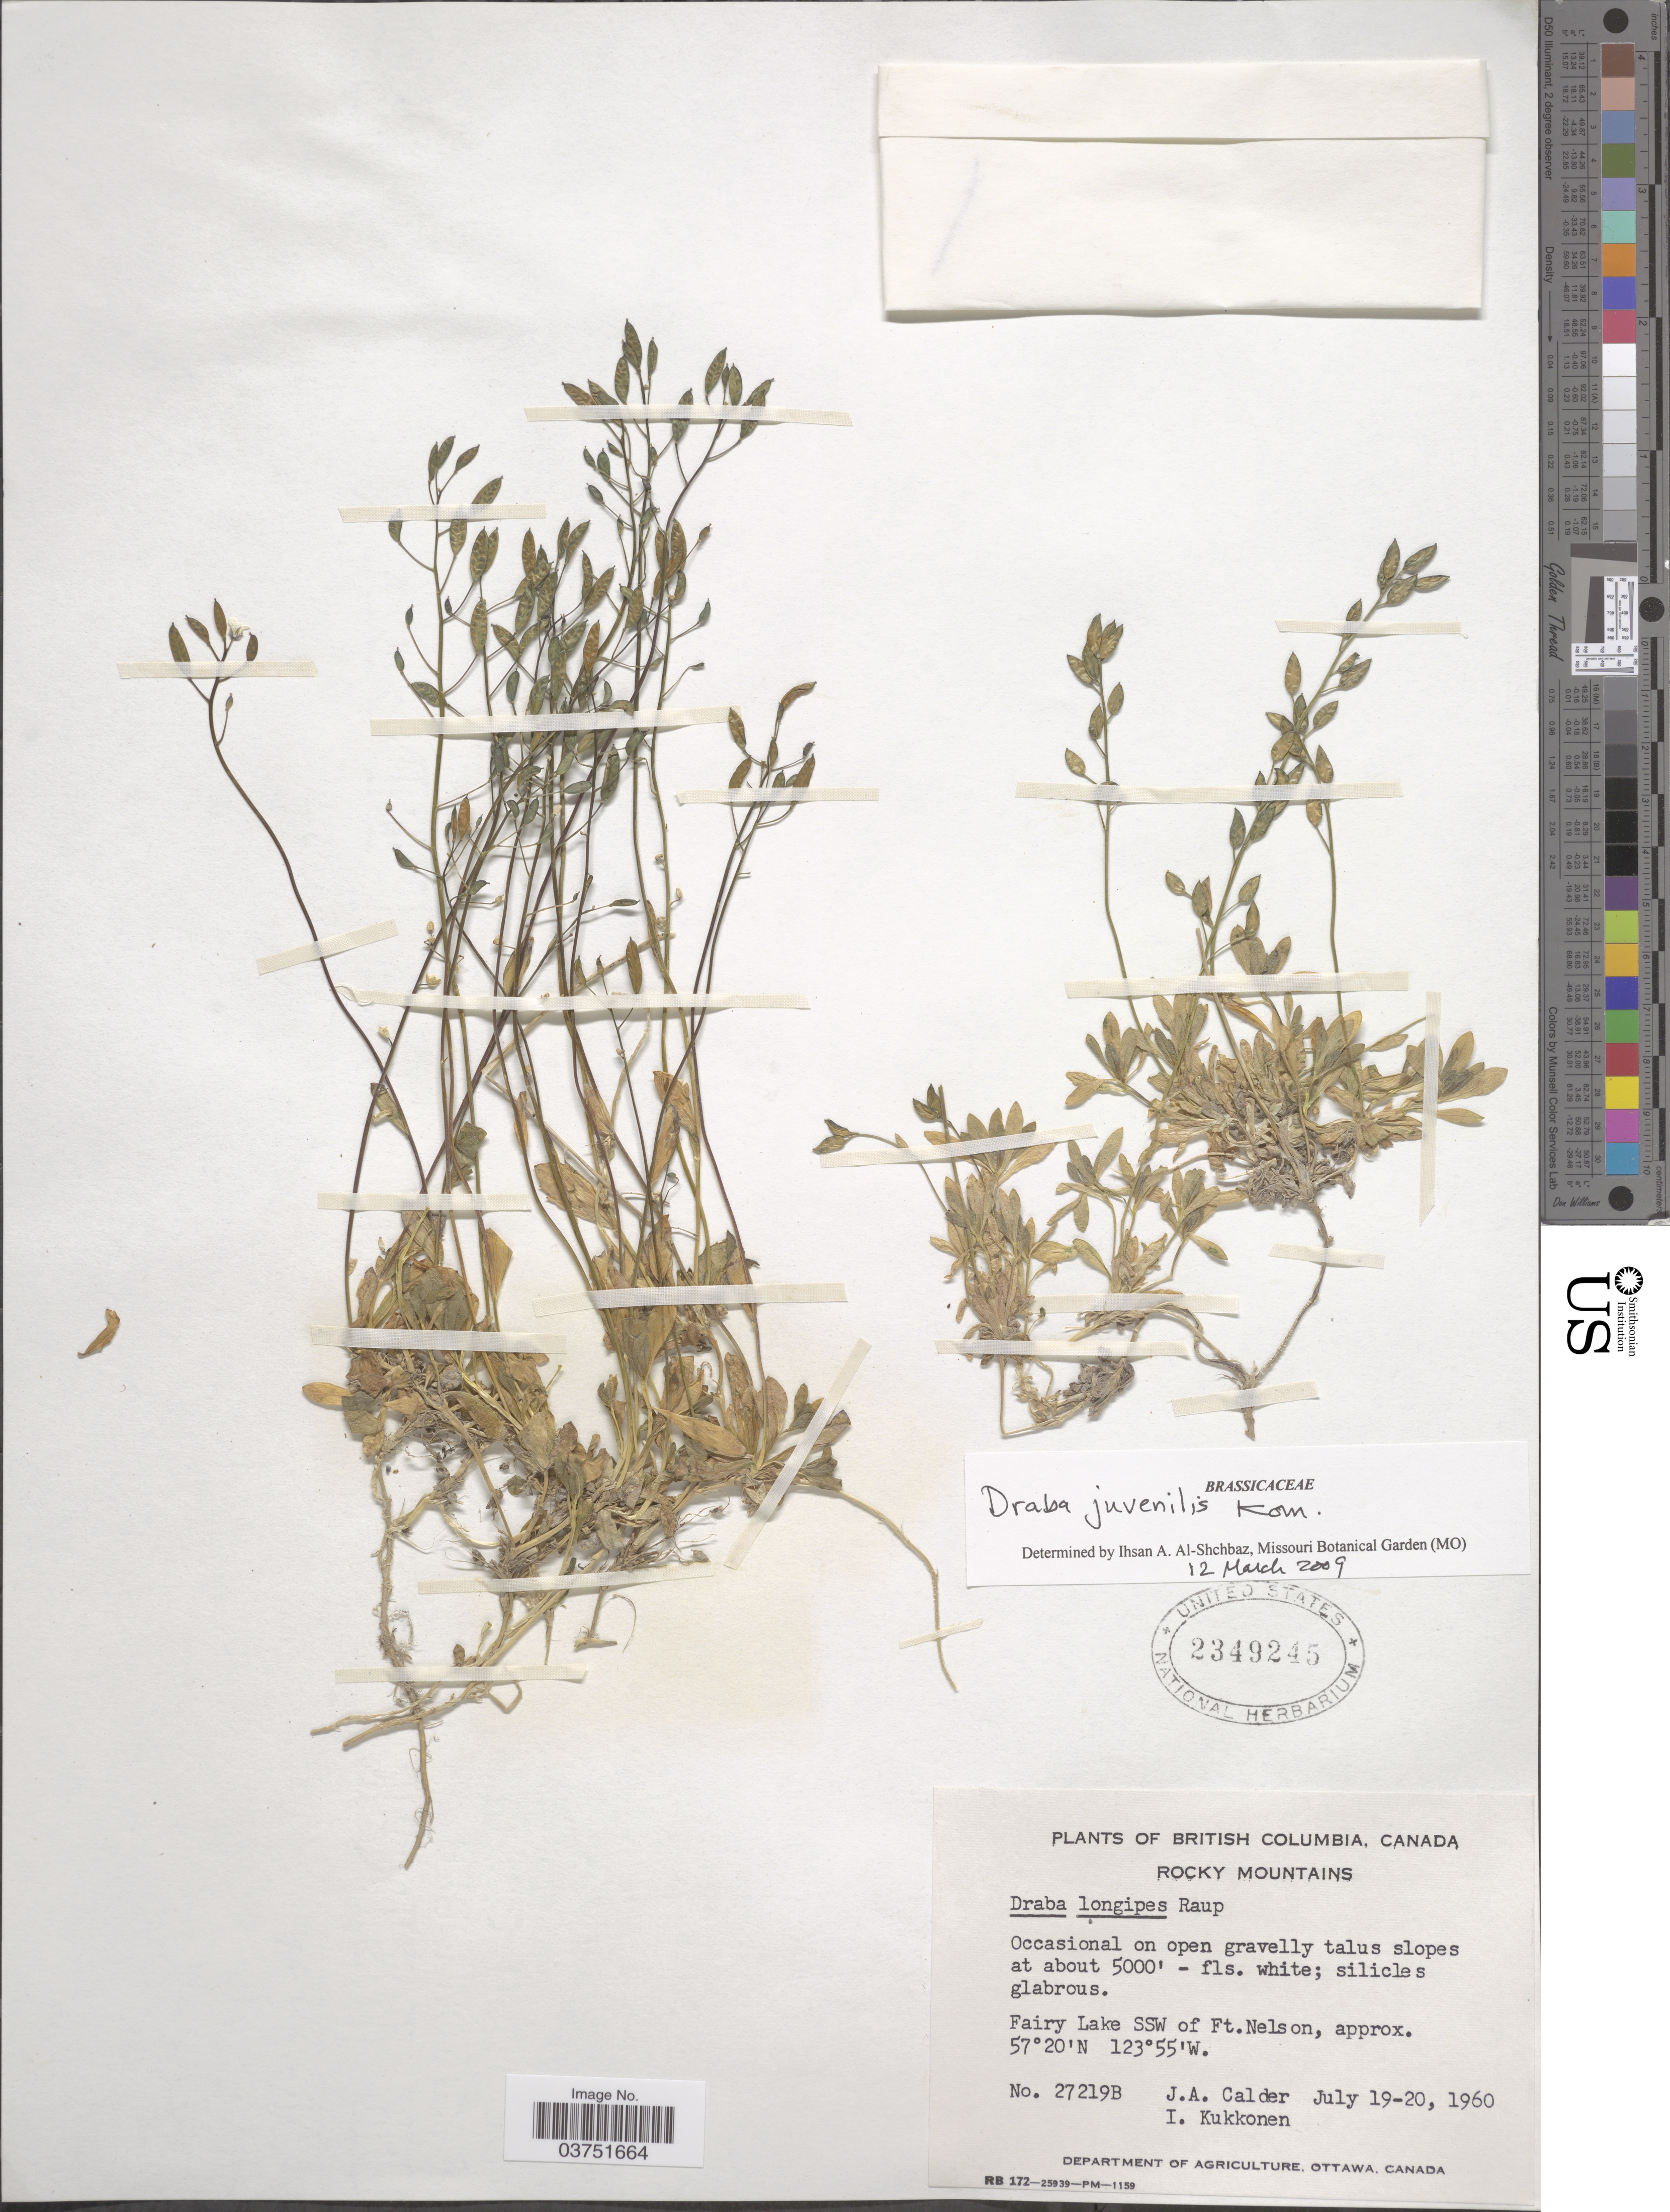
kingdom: Plantae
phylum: Tracheophyta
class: Magnoliopsida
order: Brassicales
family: Brassicaceae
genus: Draba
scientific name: Draba juvenilis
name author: Kom.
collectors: J. A. Calder & I. Kukkonen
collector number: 27219B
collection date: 1960-07-19/1960-07-20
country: Canada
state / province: British Columbia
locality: Rocky Mountains. Fairy Lake SSW of Ft.Nelson.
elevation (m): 1524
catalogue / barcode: US 2349245